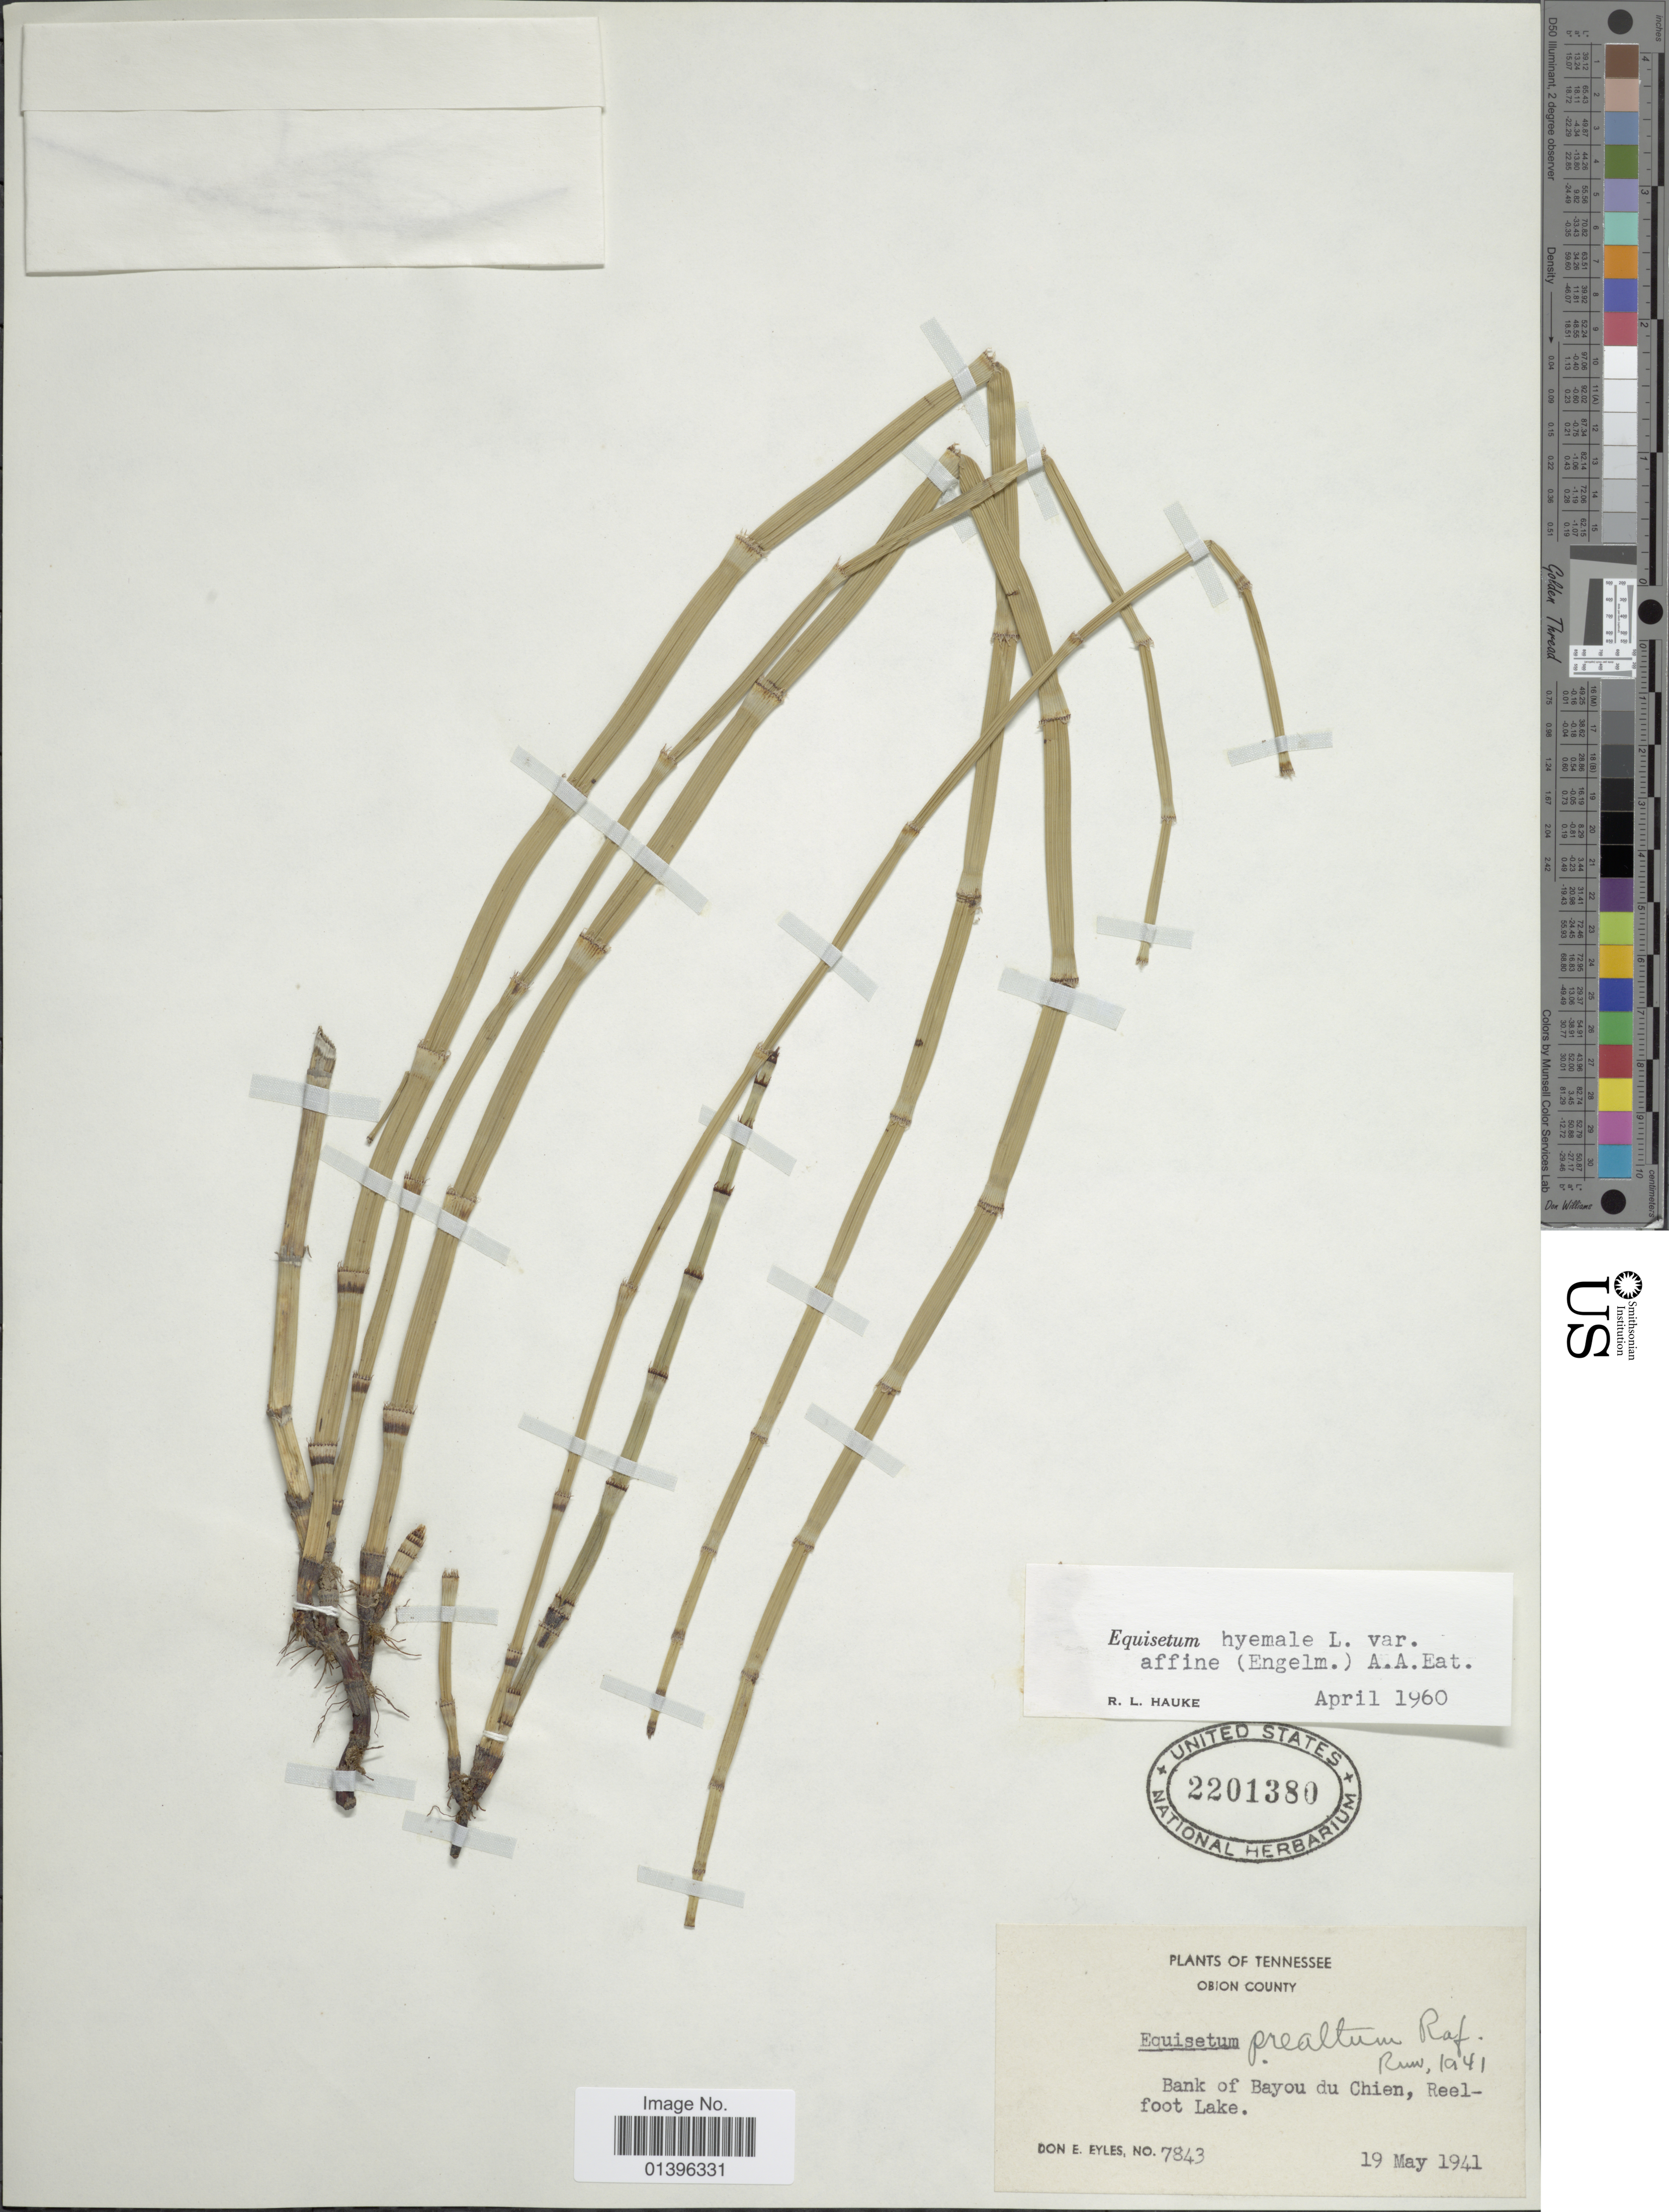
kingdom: Plantae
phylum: Tracheophyta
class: Polypodiopsida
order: Equisetales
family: Equisetaceae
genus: Equisetum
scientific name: Equisetum hyemale var. affine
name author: (Engelm.) A.A. Eaton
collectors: D. Eyles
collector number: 7843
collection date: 1941-05-19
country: United States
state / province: Tennessee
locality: Obion County. Bank of Bayou du Chien, Reelfoot Lake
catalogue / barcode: US 2201380